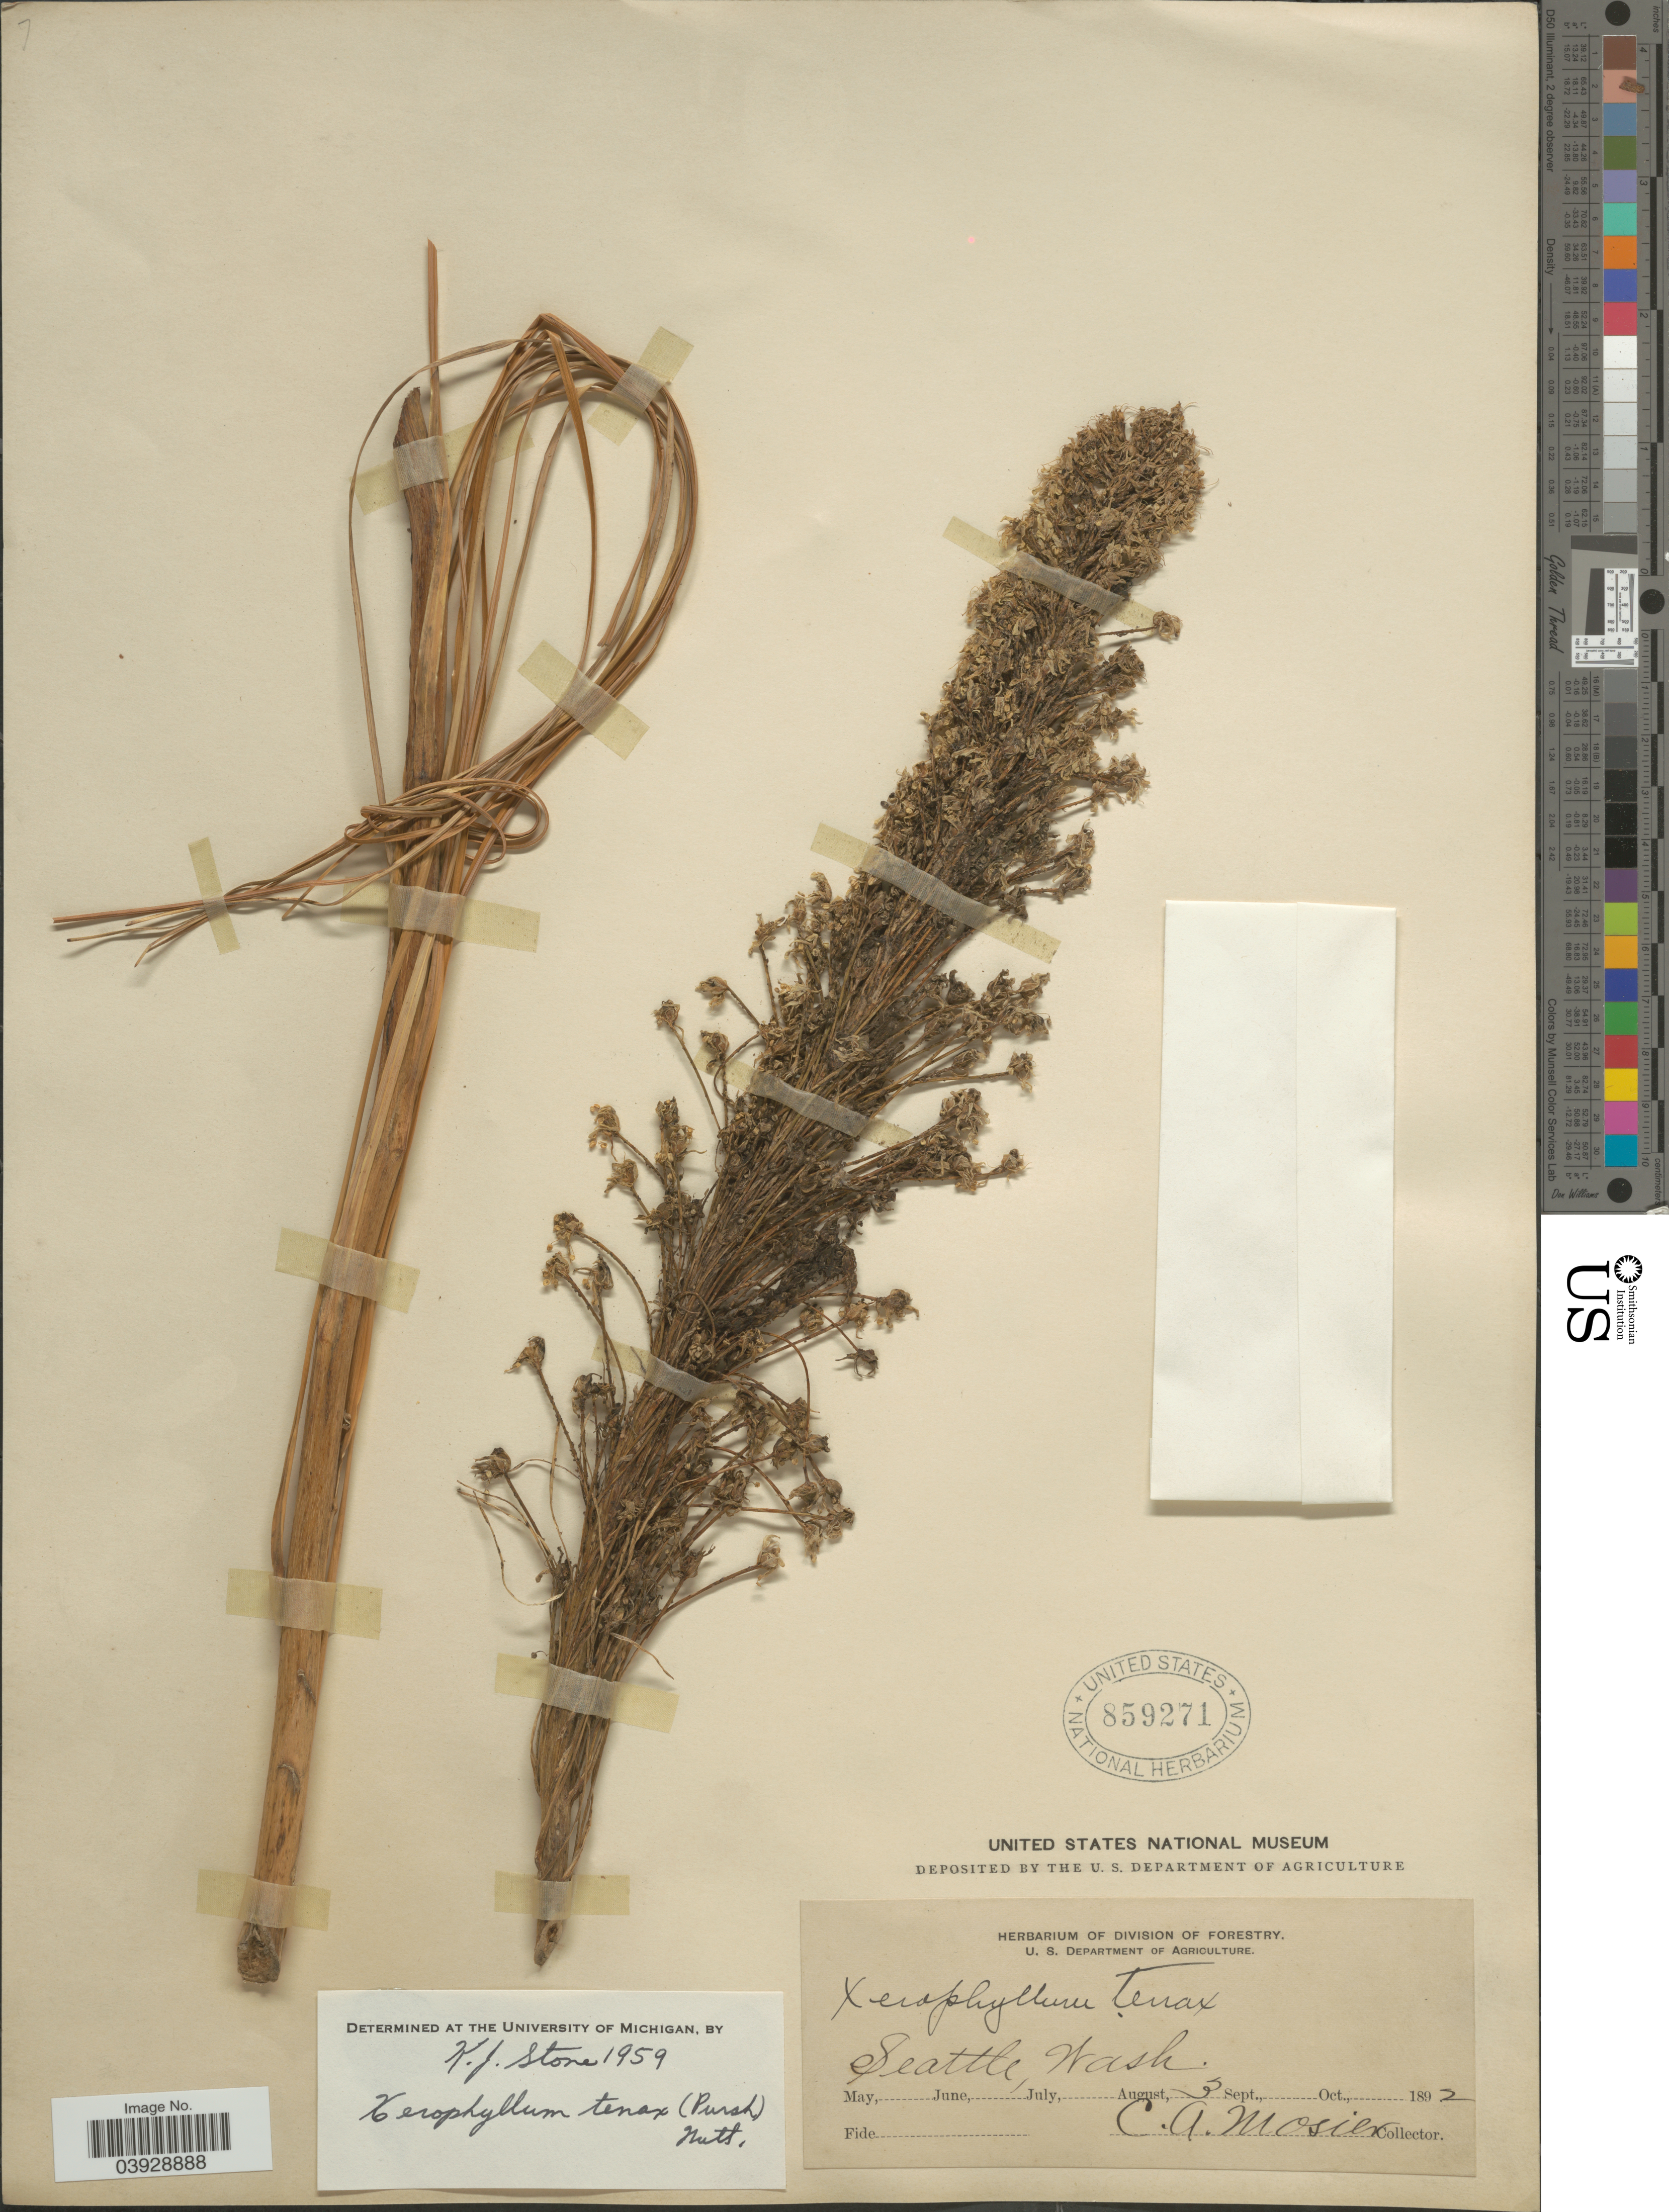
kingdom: Plantae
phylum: Tracheophyta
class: Liliopsida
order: Liliales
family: Melanthiaceae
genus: Xerophyllum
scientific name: Xerophyllum tenax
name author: (Pursh) Nutt.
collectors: C. A. Mosier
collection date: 1892-08-03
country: United States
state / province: Washington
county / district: King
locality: Seattle.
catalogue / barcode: US 859271